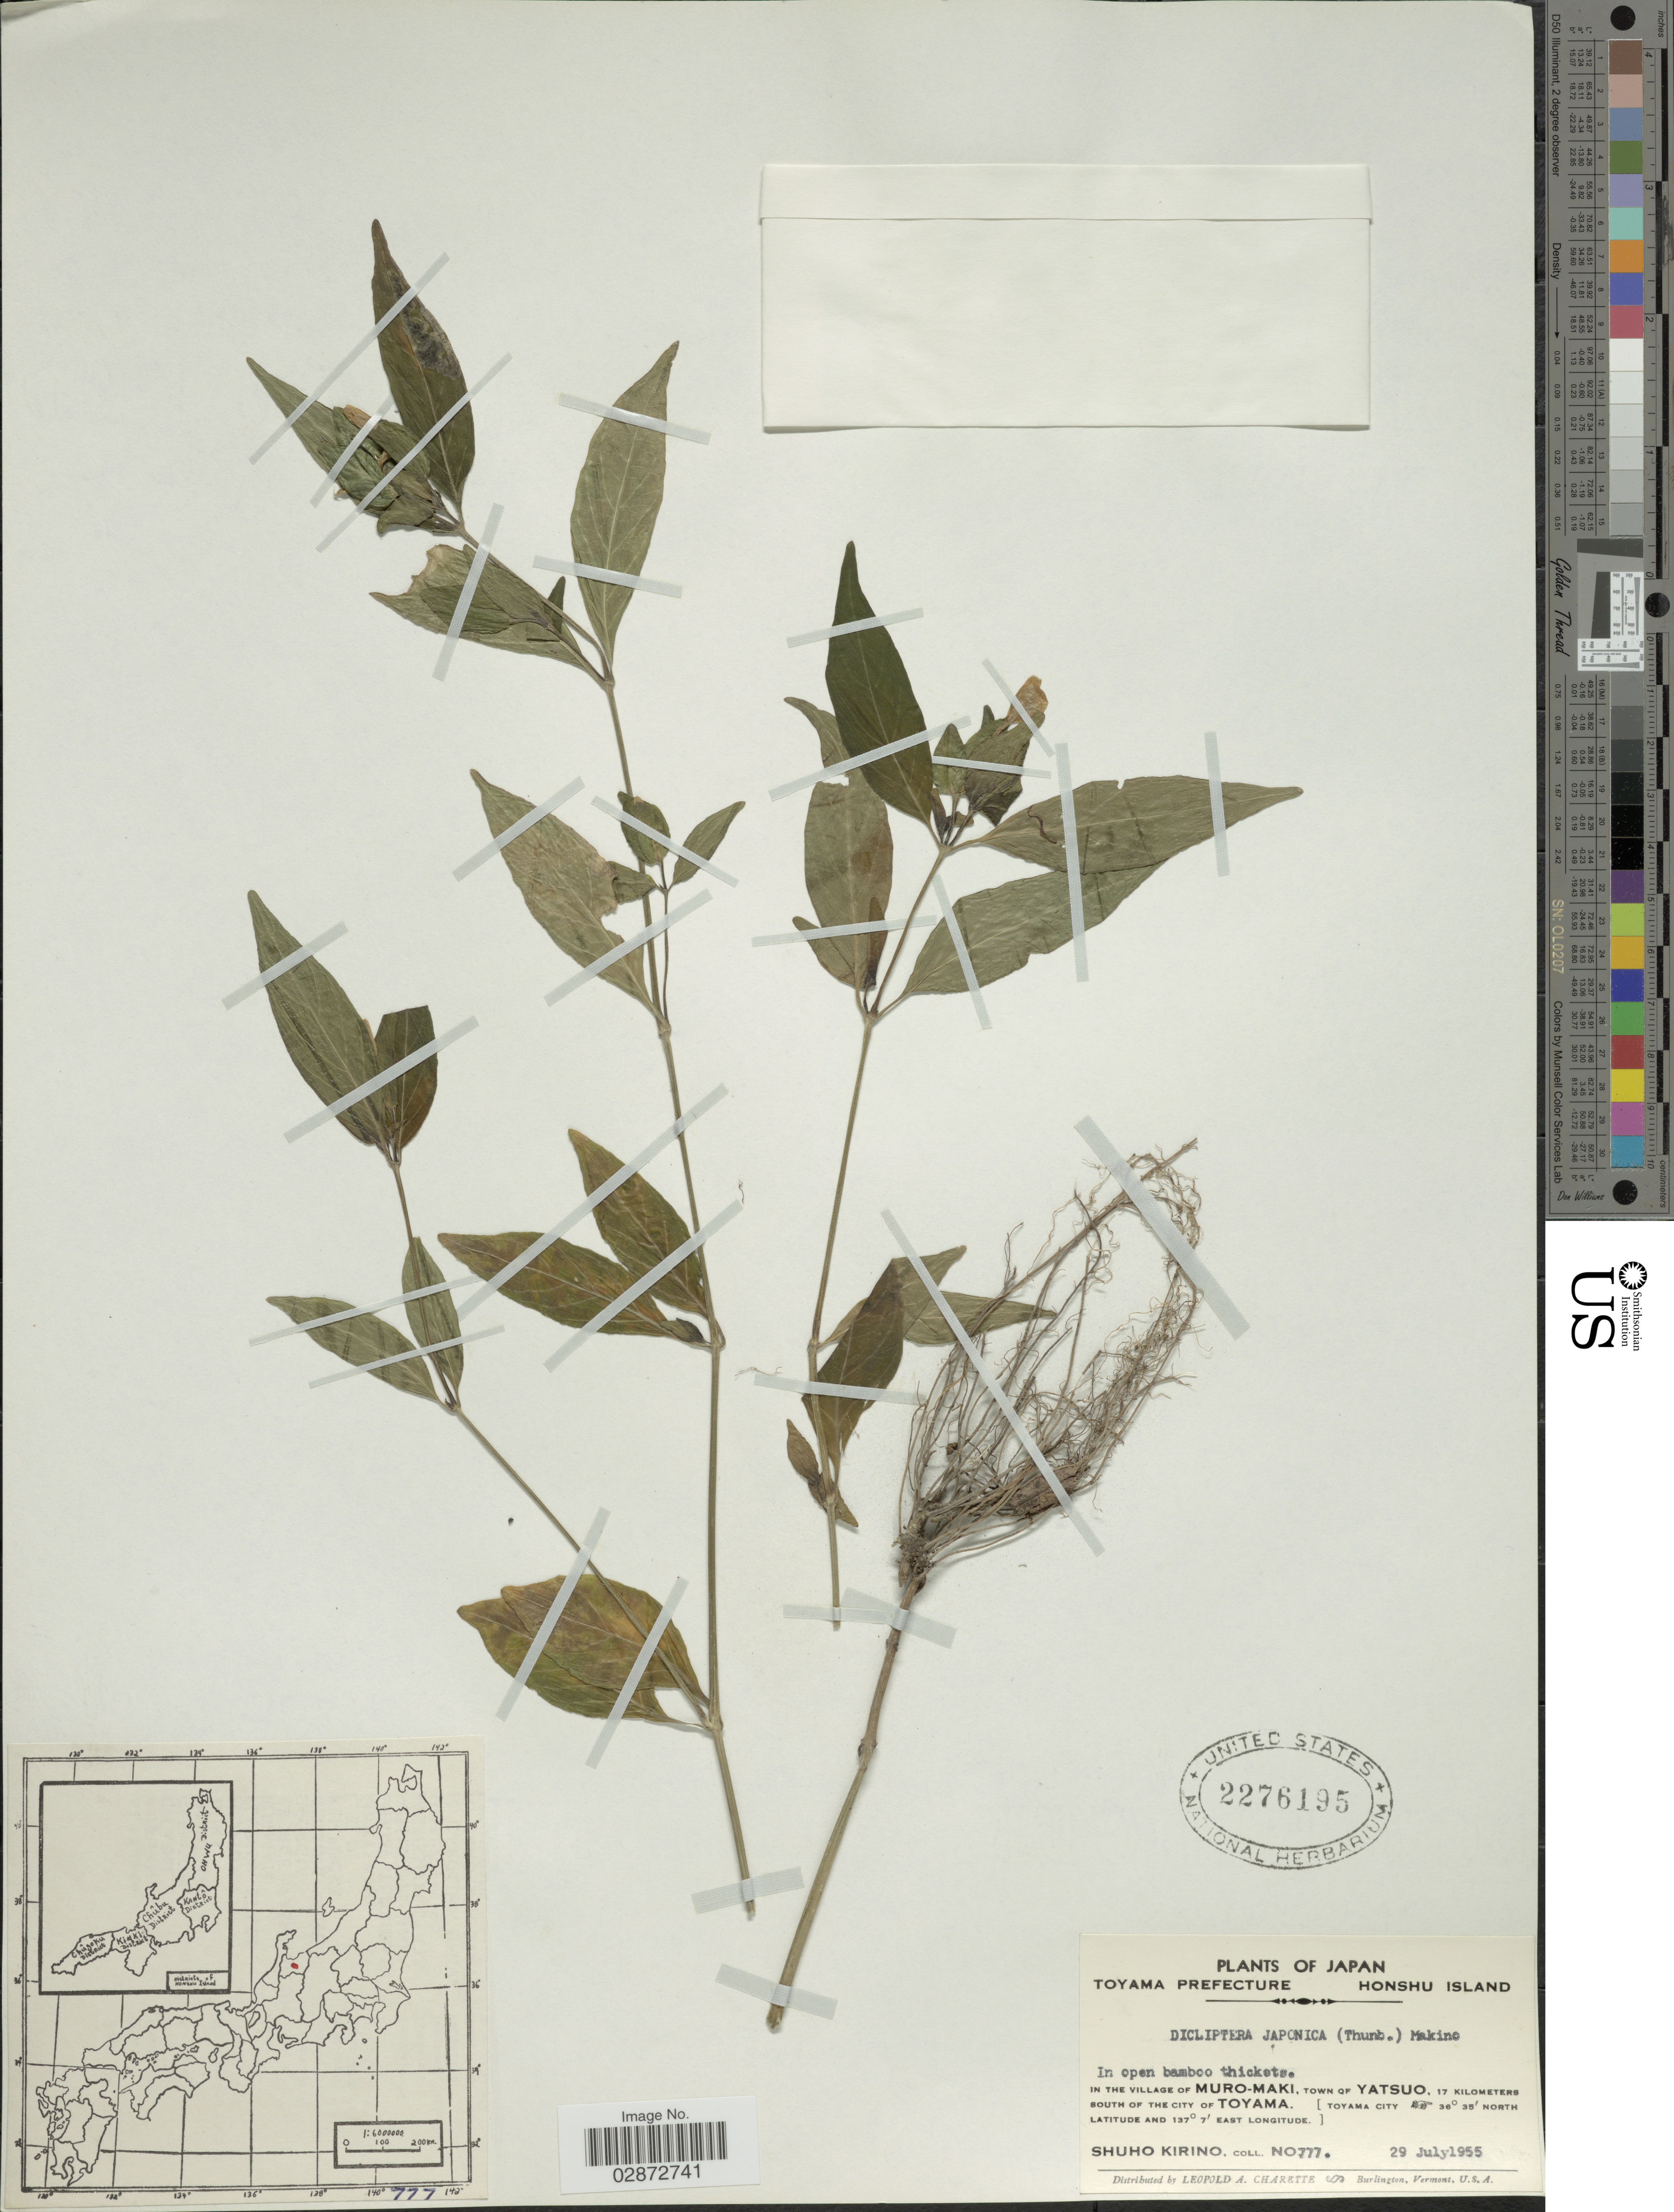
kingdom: Plantae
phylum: Tracheophyta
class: Magnoliopsida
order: Lamiales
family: Acanthaceae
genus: Dicliptera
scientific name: Dicliptera japonica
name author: (Thunb.) Makino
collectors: S. Kirino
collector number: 777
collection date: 1955-07-29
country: Japan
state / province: Toyama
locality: Honsu Island. In open bamboo thickets. In the village of Muro-Maki, town of Yatsuo. 17 kilometers south of the city of Toyama. Toyama City.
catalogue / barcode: US 2276195